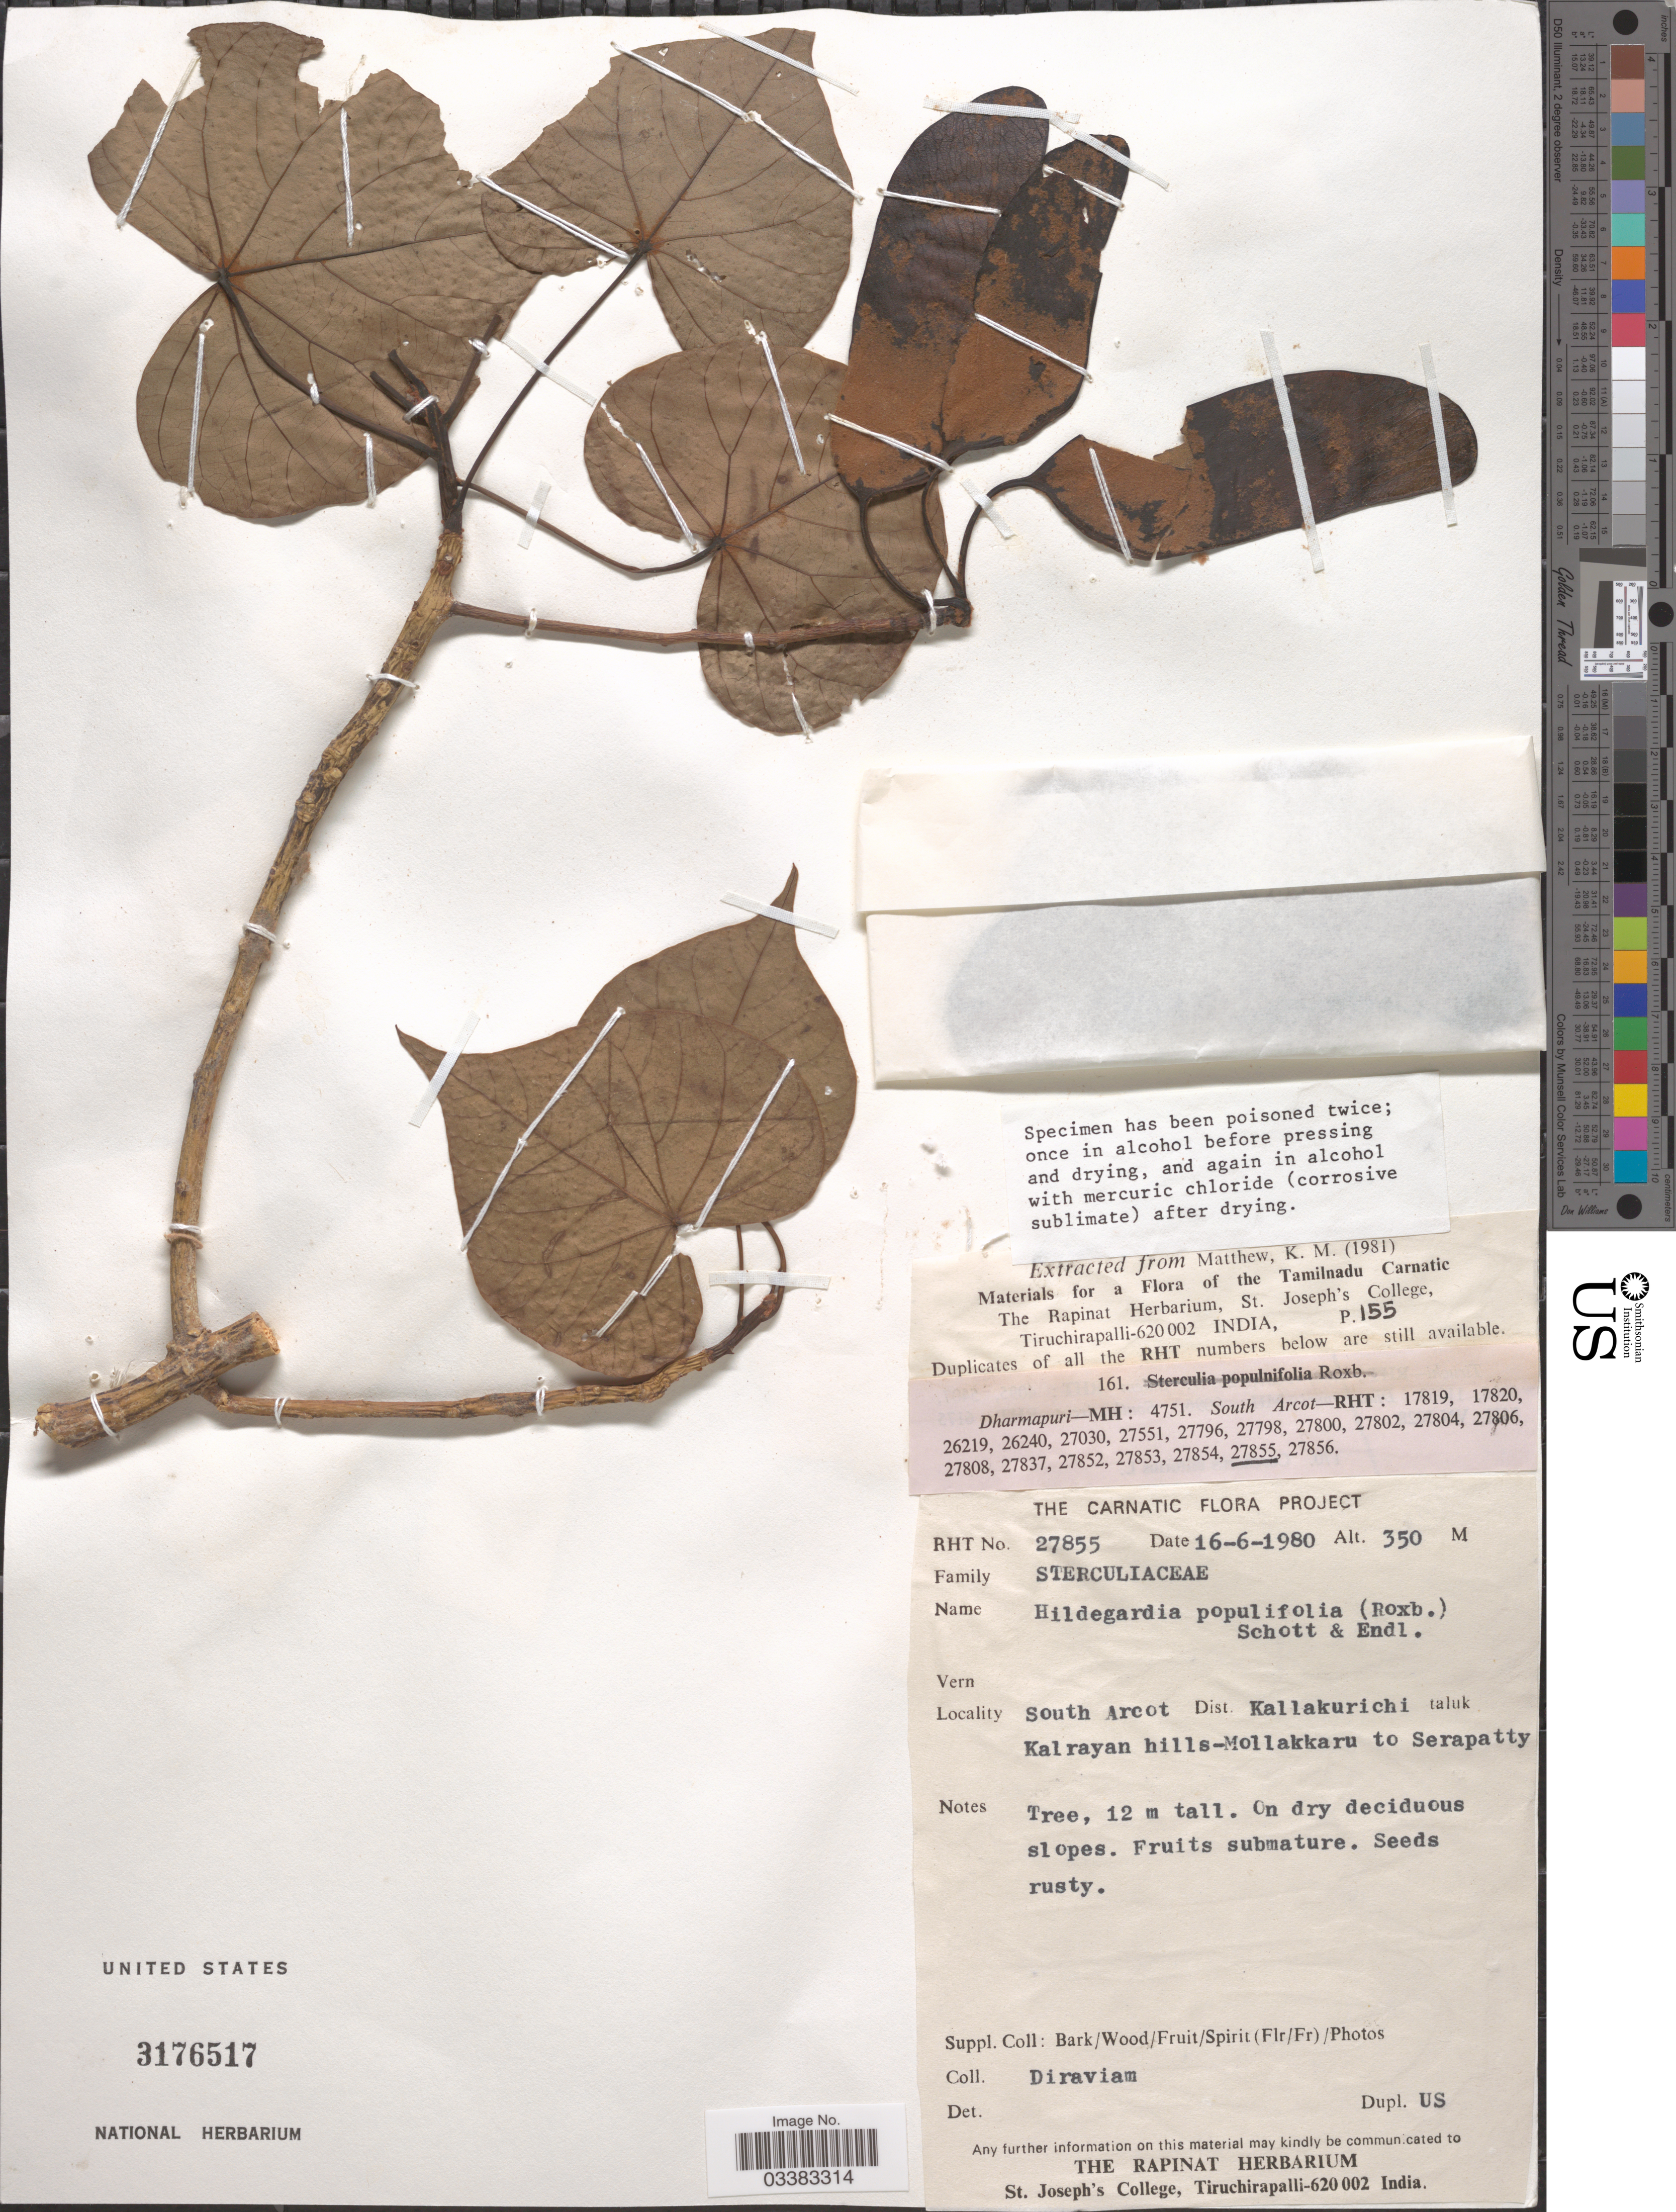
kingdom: Plantae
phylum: Tracheophyta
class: Magnoliopsida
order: Malvales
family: Malvaceae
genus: Hildegardia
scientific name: Hildegardia populifolia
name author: Schott & Endl.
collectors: -. Diraviam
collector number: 27855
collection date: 1980-06-16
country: India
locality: South Arcot. Dist. Kallakurichi taluk Kalrayan hills - Mollakkaru to Serapatty.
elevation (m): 350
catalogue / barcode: US 3176517